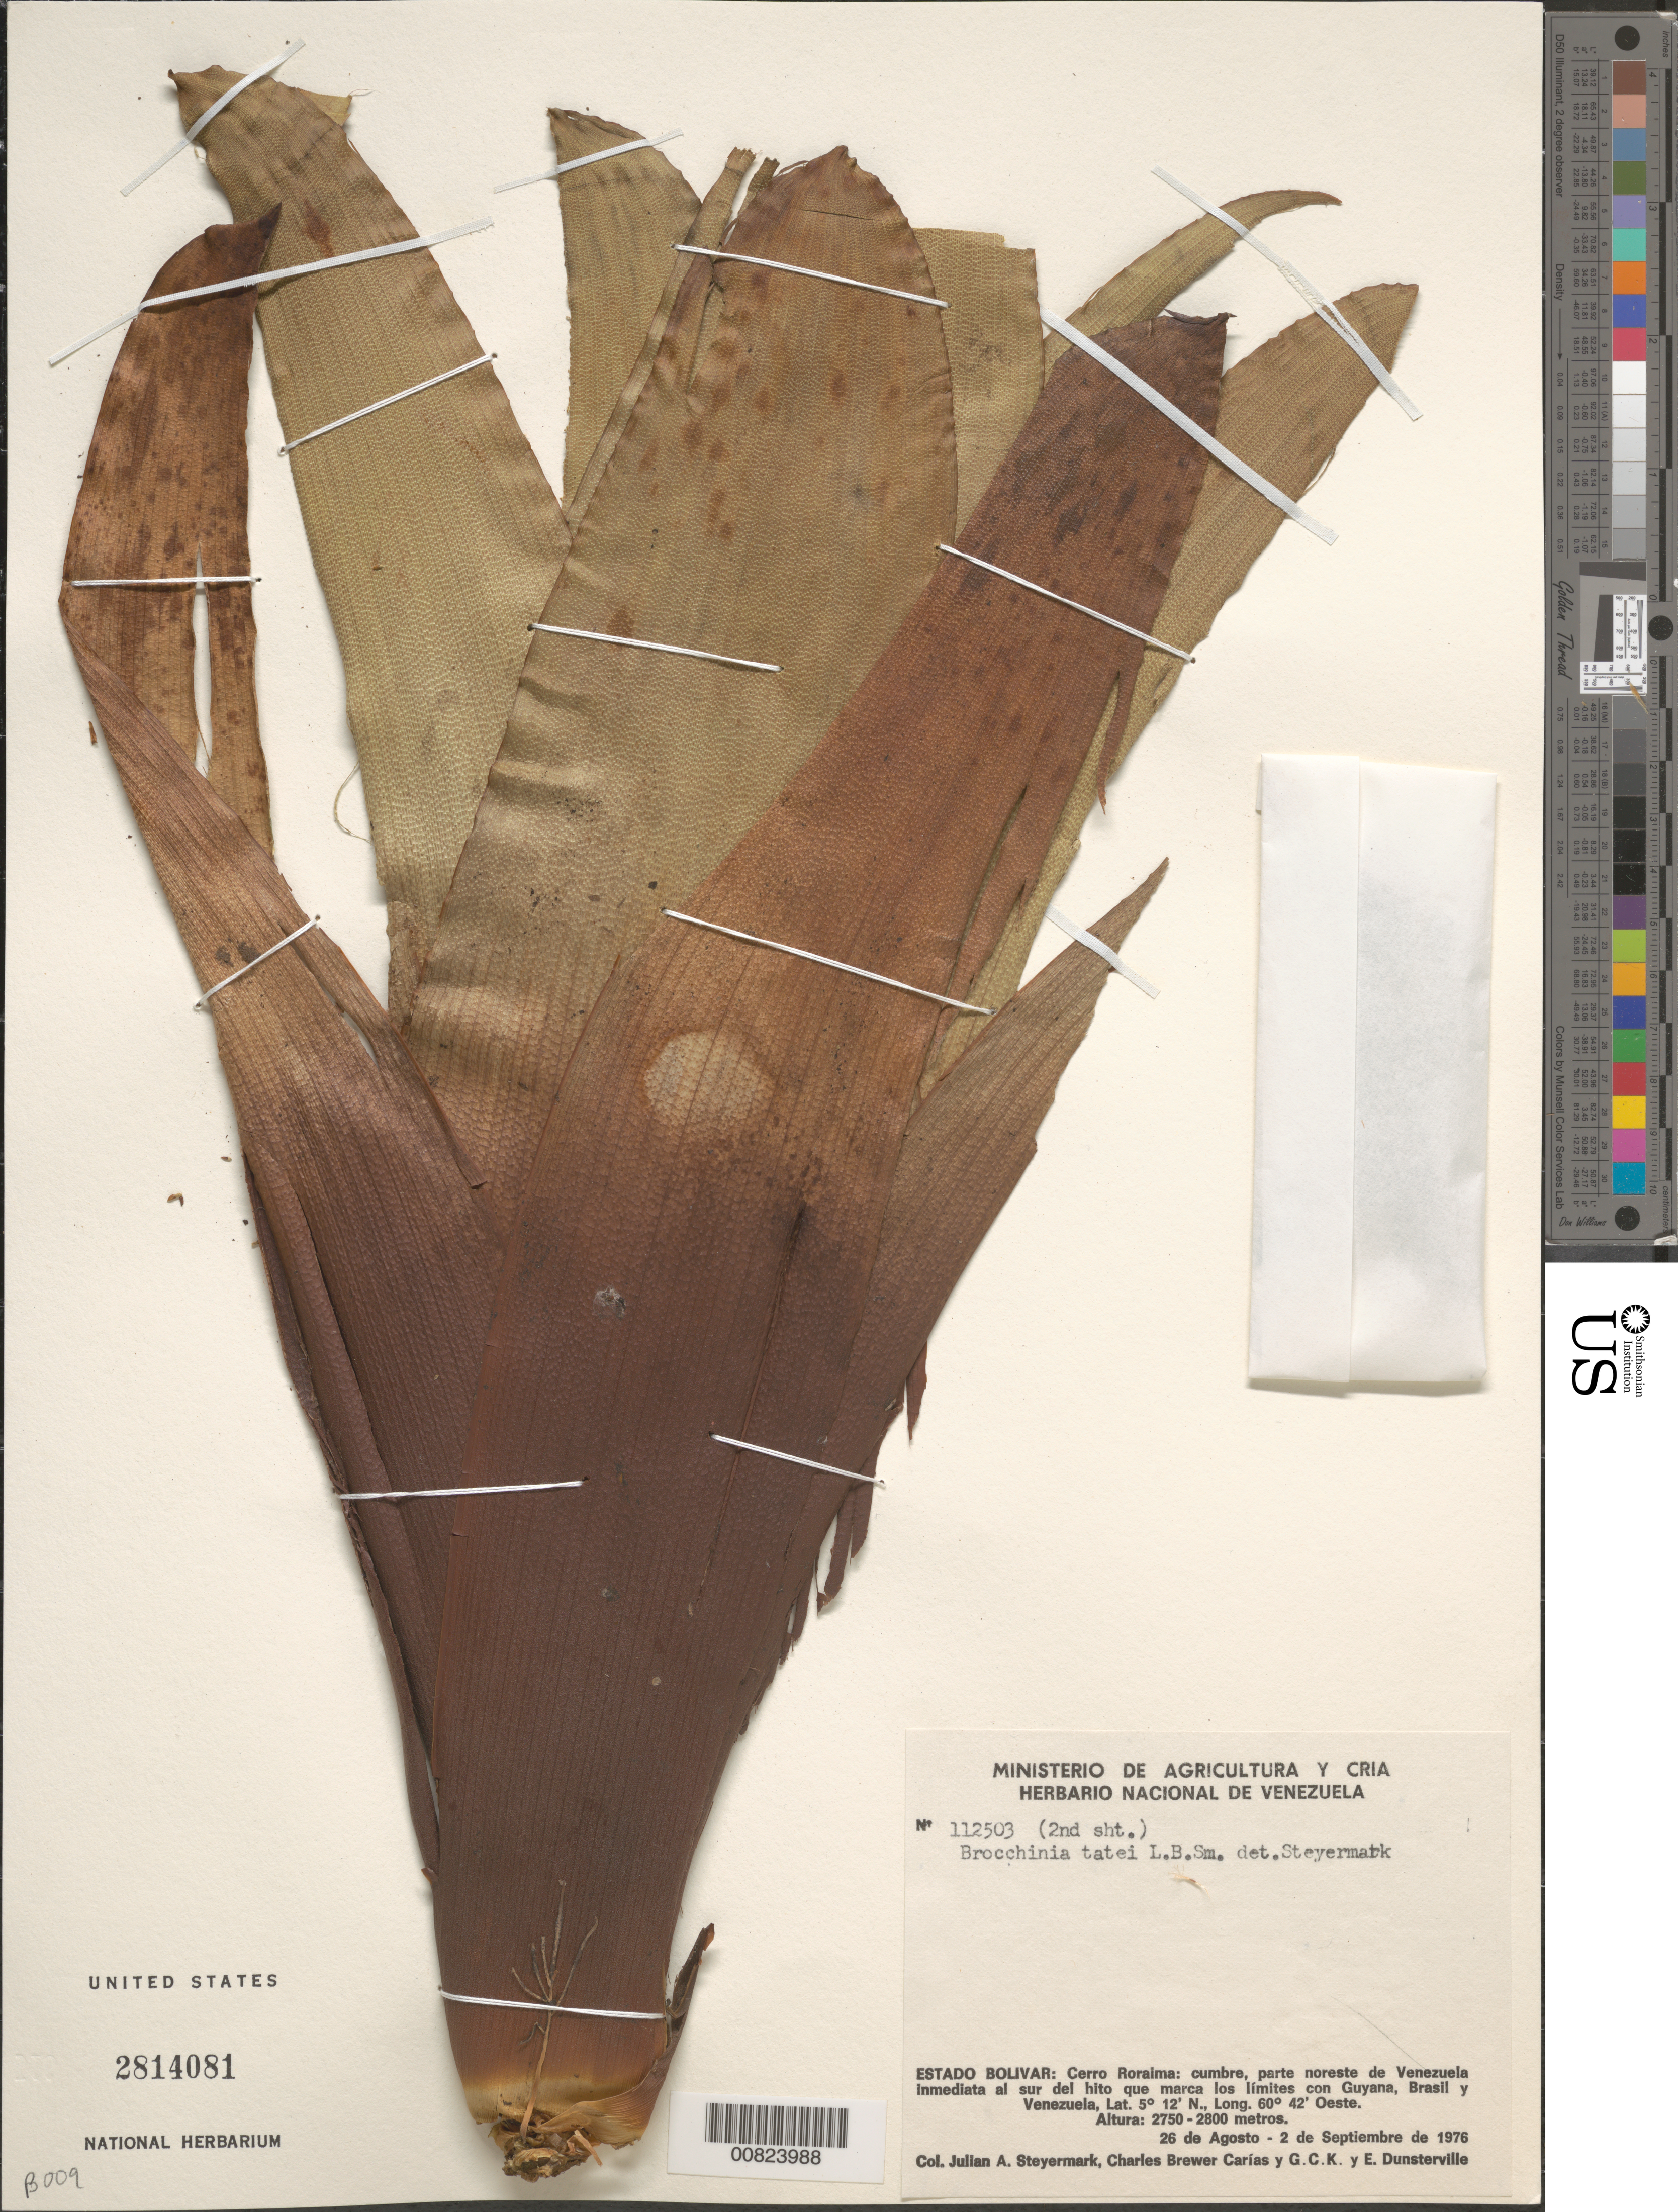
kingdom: Plantae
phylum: Tracheophyta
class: Liliopsida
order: Poales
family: Bromeliaceae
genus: Brocchinia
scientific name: Brocchinia tatei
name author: L.B. Sm.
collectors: J. Steyermark, C. Brewer-Carias, G. C. K. Dunsterville & E. Dunsterville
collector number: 112503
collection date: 1976-08-26/1976-09-02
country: Venezuela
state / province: Bolivar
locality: Cerro Roraima: cumbre, parte noreste de Venezuela inmediata al sur del hito que marca los límites con Guyana, Brasil y Venezuela.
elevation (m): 2750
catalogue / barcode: US 2814081